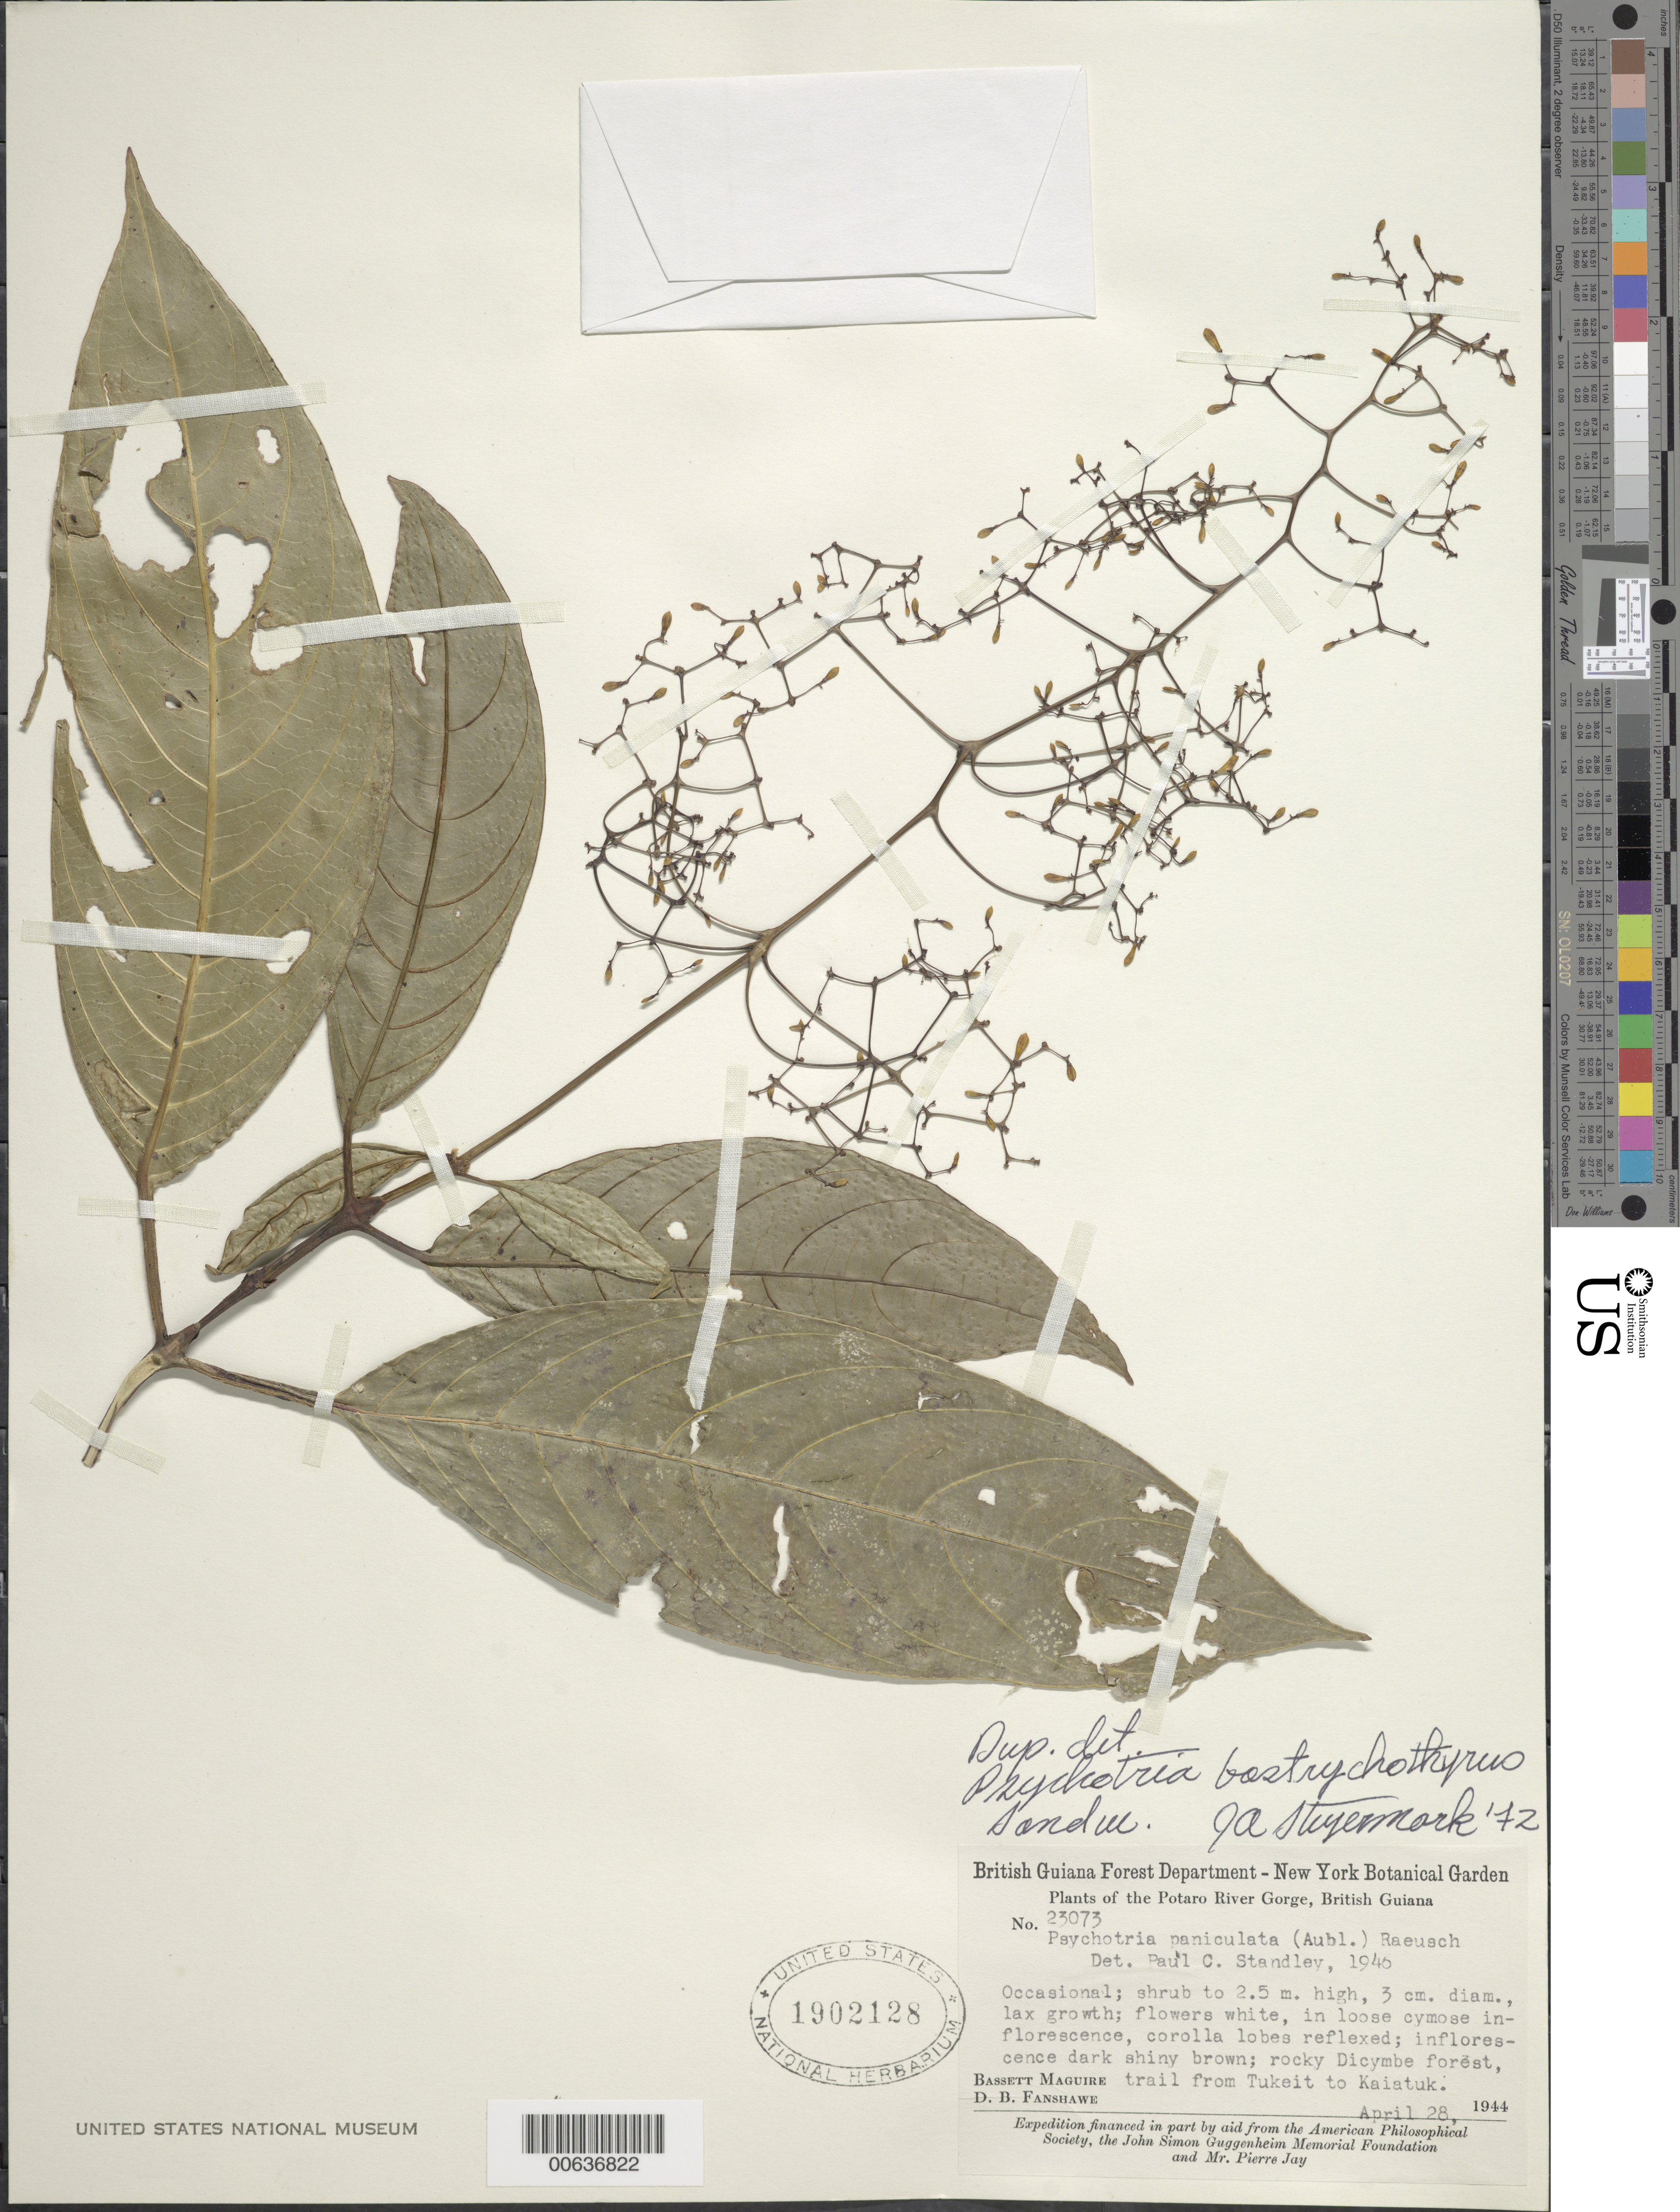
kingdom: Plantae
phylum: Tracheophyta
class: Magnoliopsida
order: Gentianales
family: Rubiaceae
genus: Palicourea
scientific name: Palicourea bostrychothyrsus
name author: (Sandwith) Delprete & J.H. Kirkbr.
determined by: Kirkbride, J. H., Jr.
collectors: B. Maguire & D. B. Fanshawe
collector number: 23073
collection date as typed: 28-Apr-44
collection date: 1944-04-28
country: Guyana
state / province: Potaro-Siparuni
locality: Potaro River Gorge, trail from Tukeit to Kaiatuk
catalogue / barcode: US 1902128